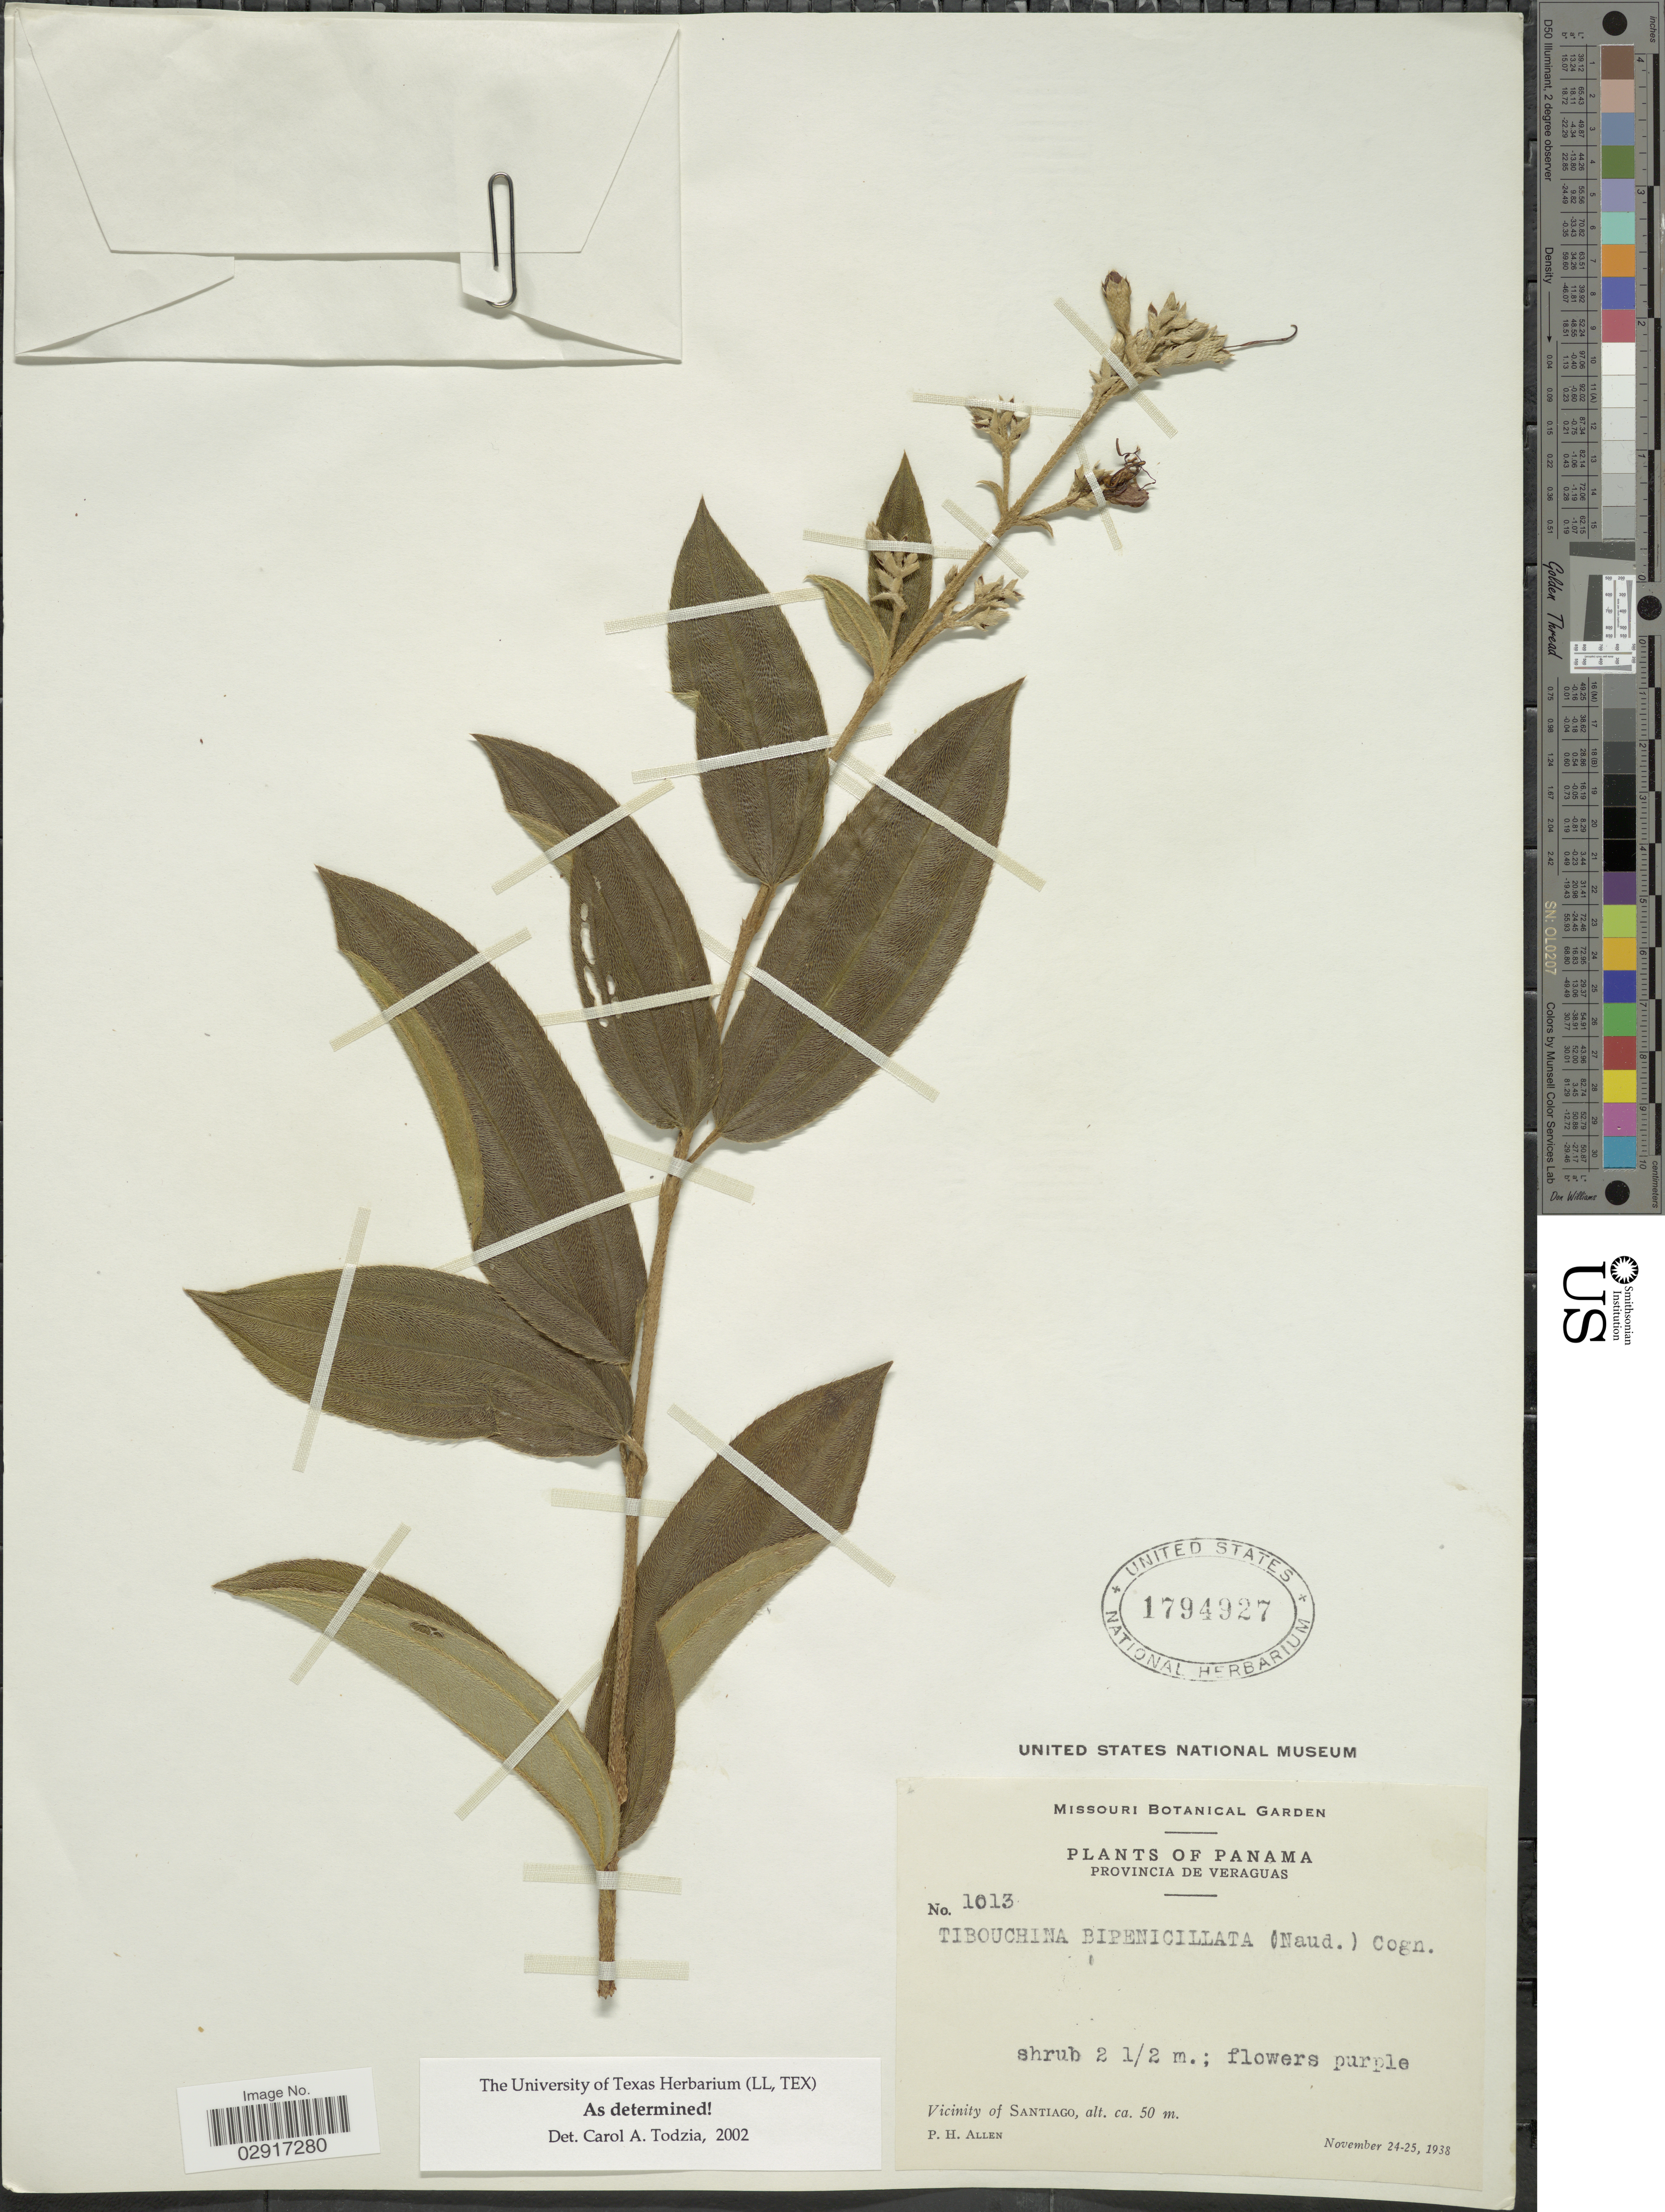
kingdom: Plantae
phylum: Tracheophyta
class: Magnoliopsida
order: Myrtales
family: Melastomataceae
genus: Tibouchina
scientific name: Tibouchina bipenicillata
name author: (Naudin) Cogn.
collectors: P. H. Allen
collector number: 1013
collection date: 1938-11-24/1938-11-25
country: Panama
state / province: Veraguas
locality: Vicinity of Santiago.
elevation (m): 50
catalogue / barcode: US 1794927